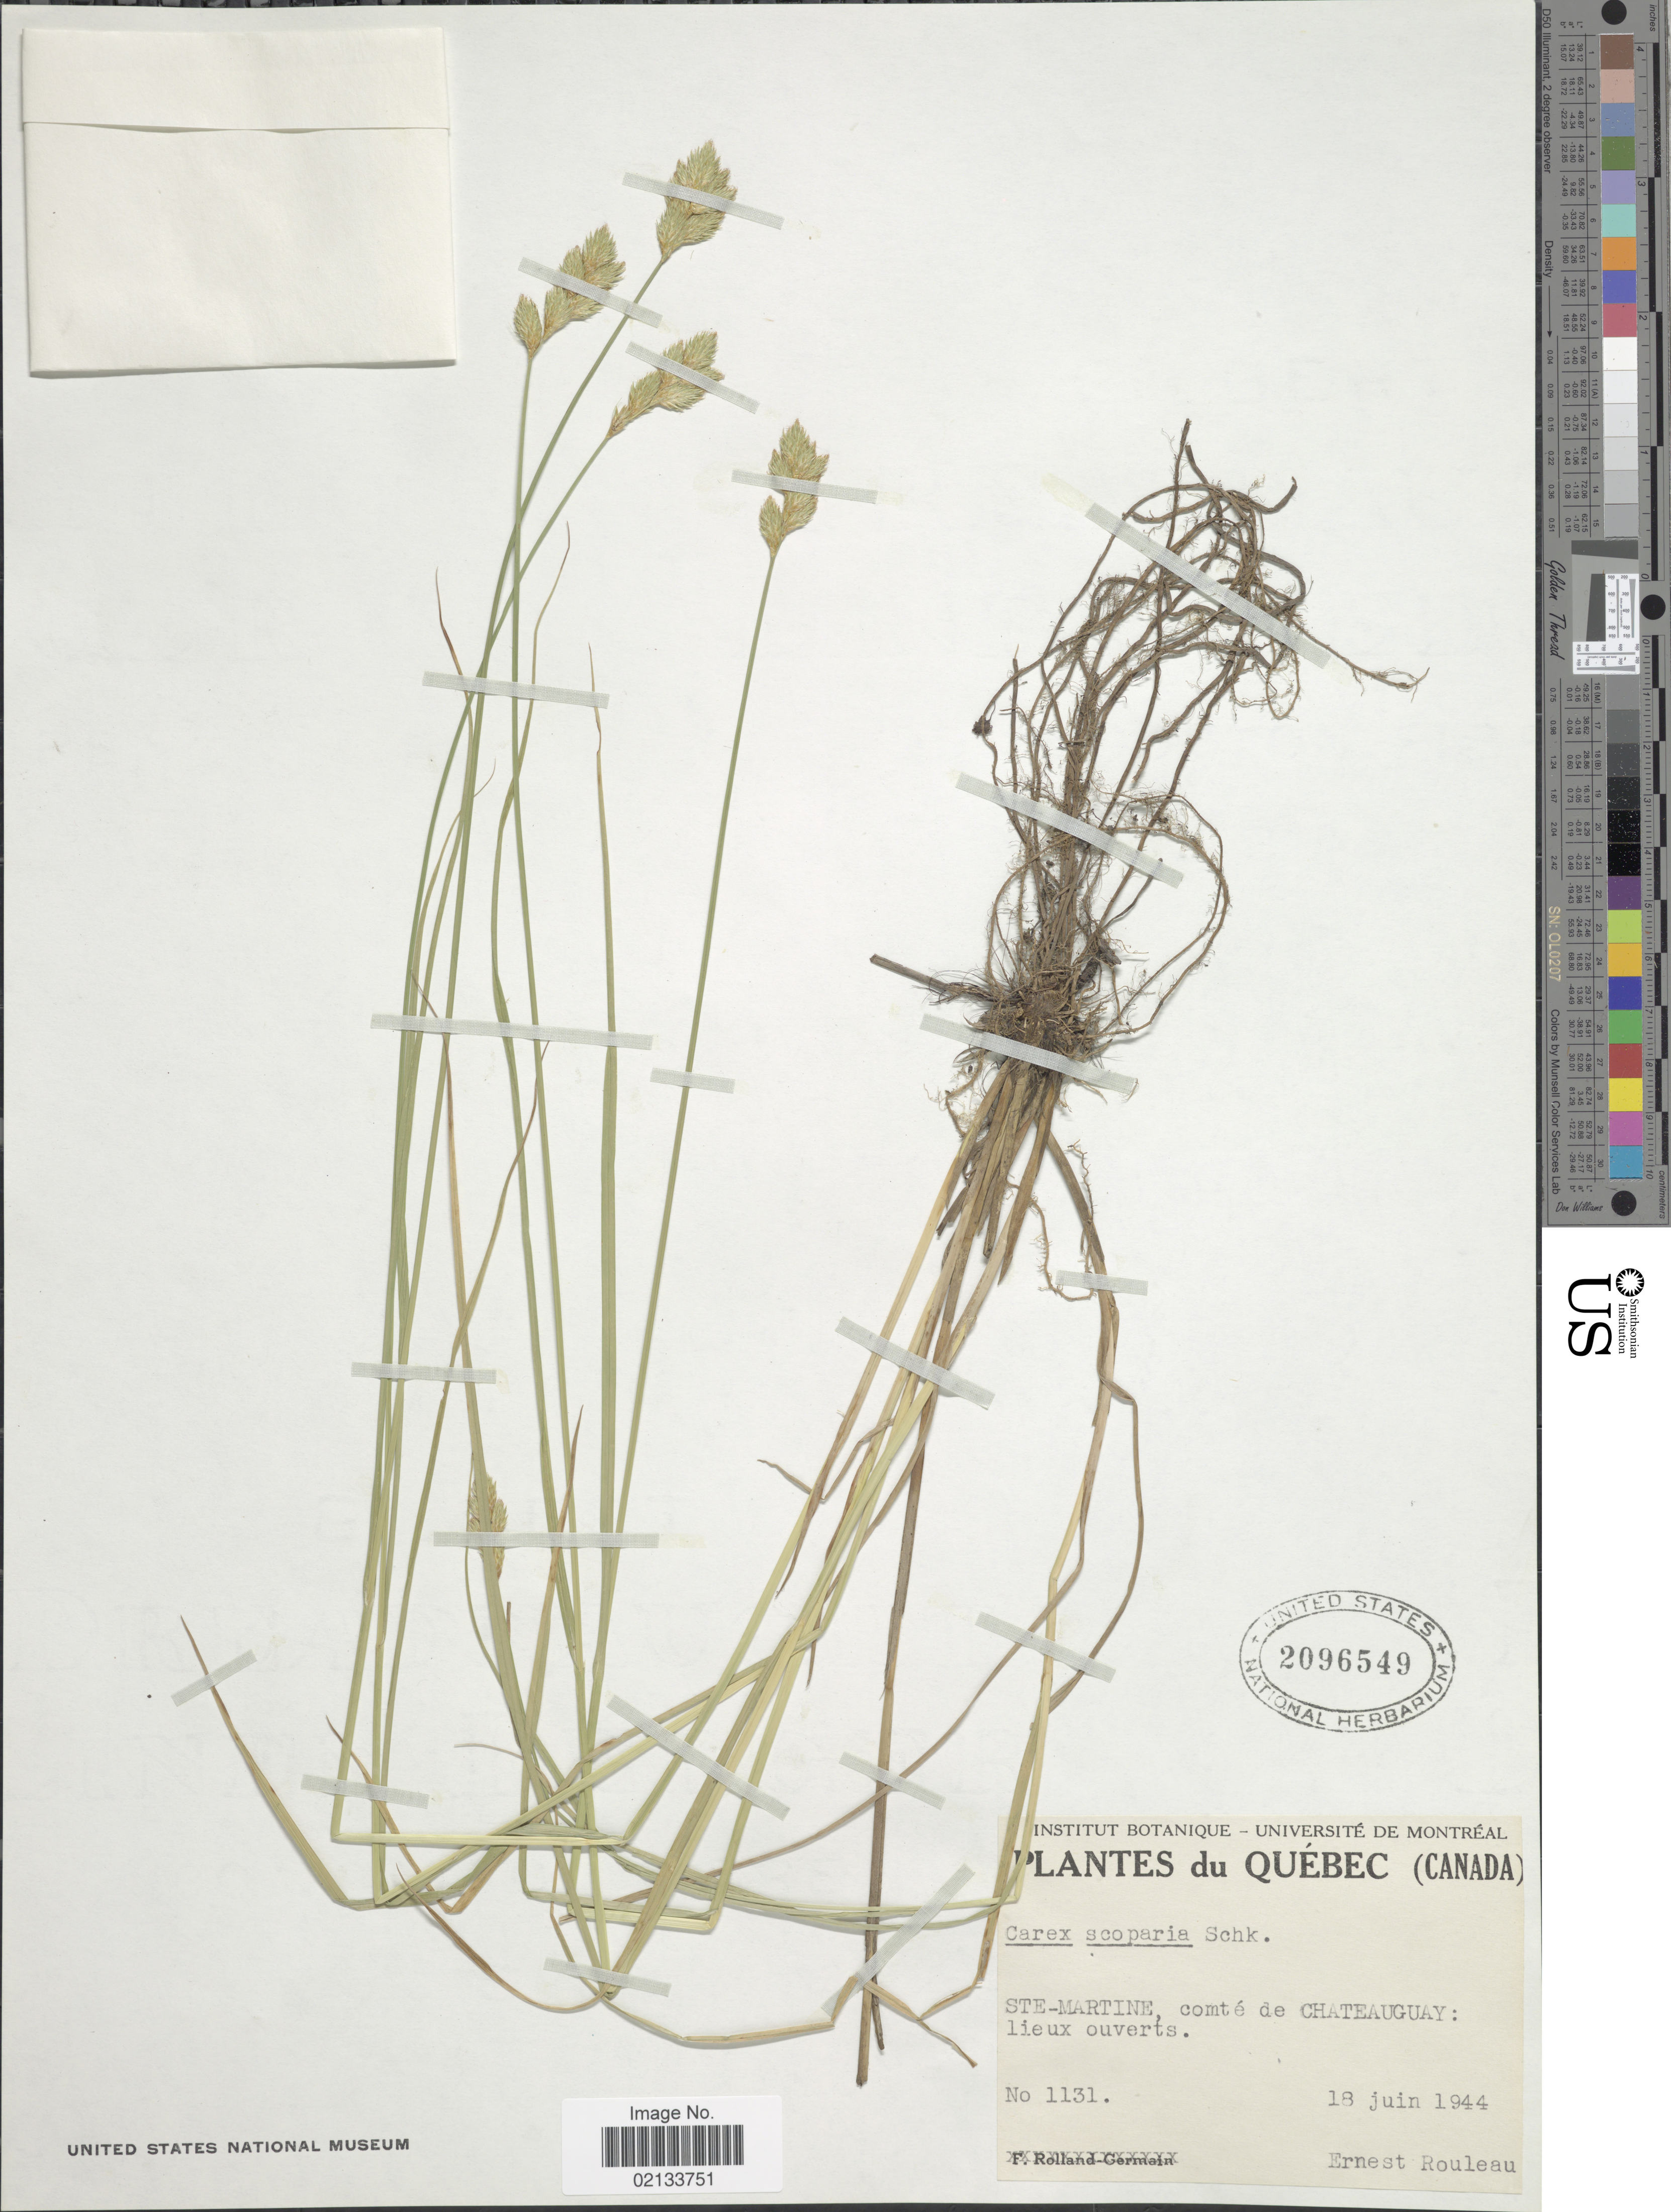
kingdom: Plantae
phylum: Tracheophyta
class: Liliopsida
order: Poales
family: Cyperaceae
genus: Carex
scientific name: Carex scoparia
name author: Schkuhr ex Willd.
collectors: E. Rouleau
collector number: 1131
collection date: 1944-06-18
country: Canada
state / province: Quebec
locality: Ste-Martine, comté de Chateauguay: lieux ouverts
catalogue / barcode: US 2096549